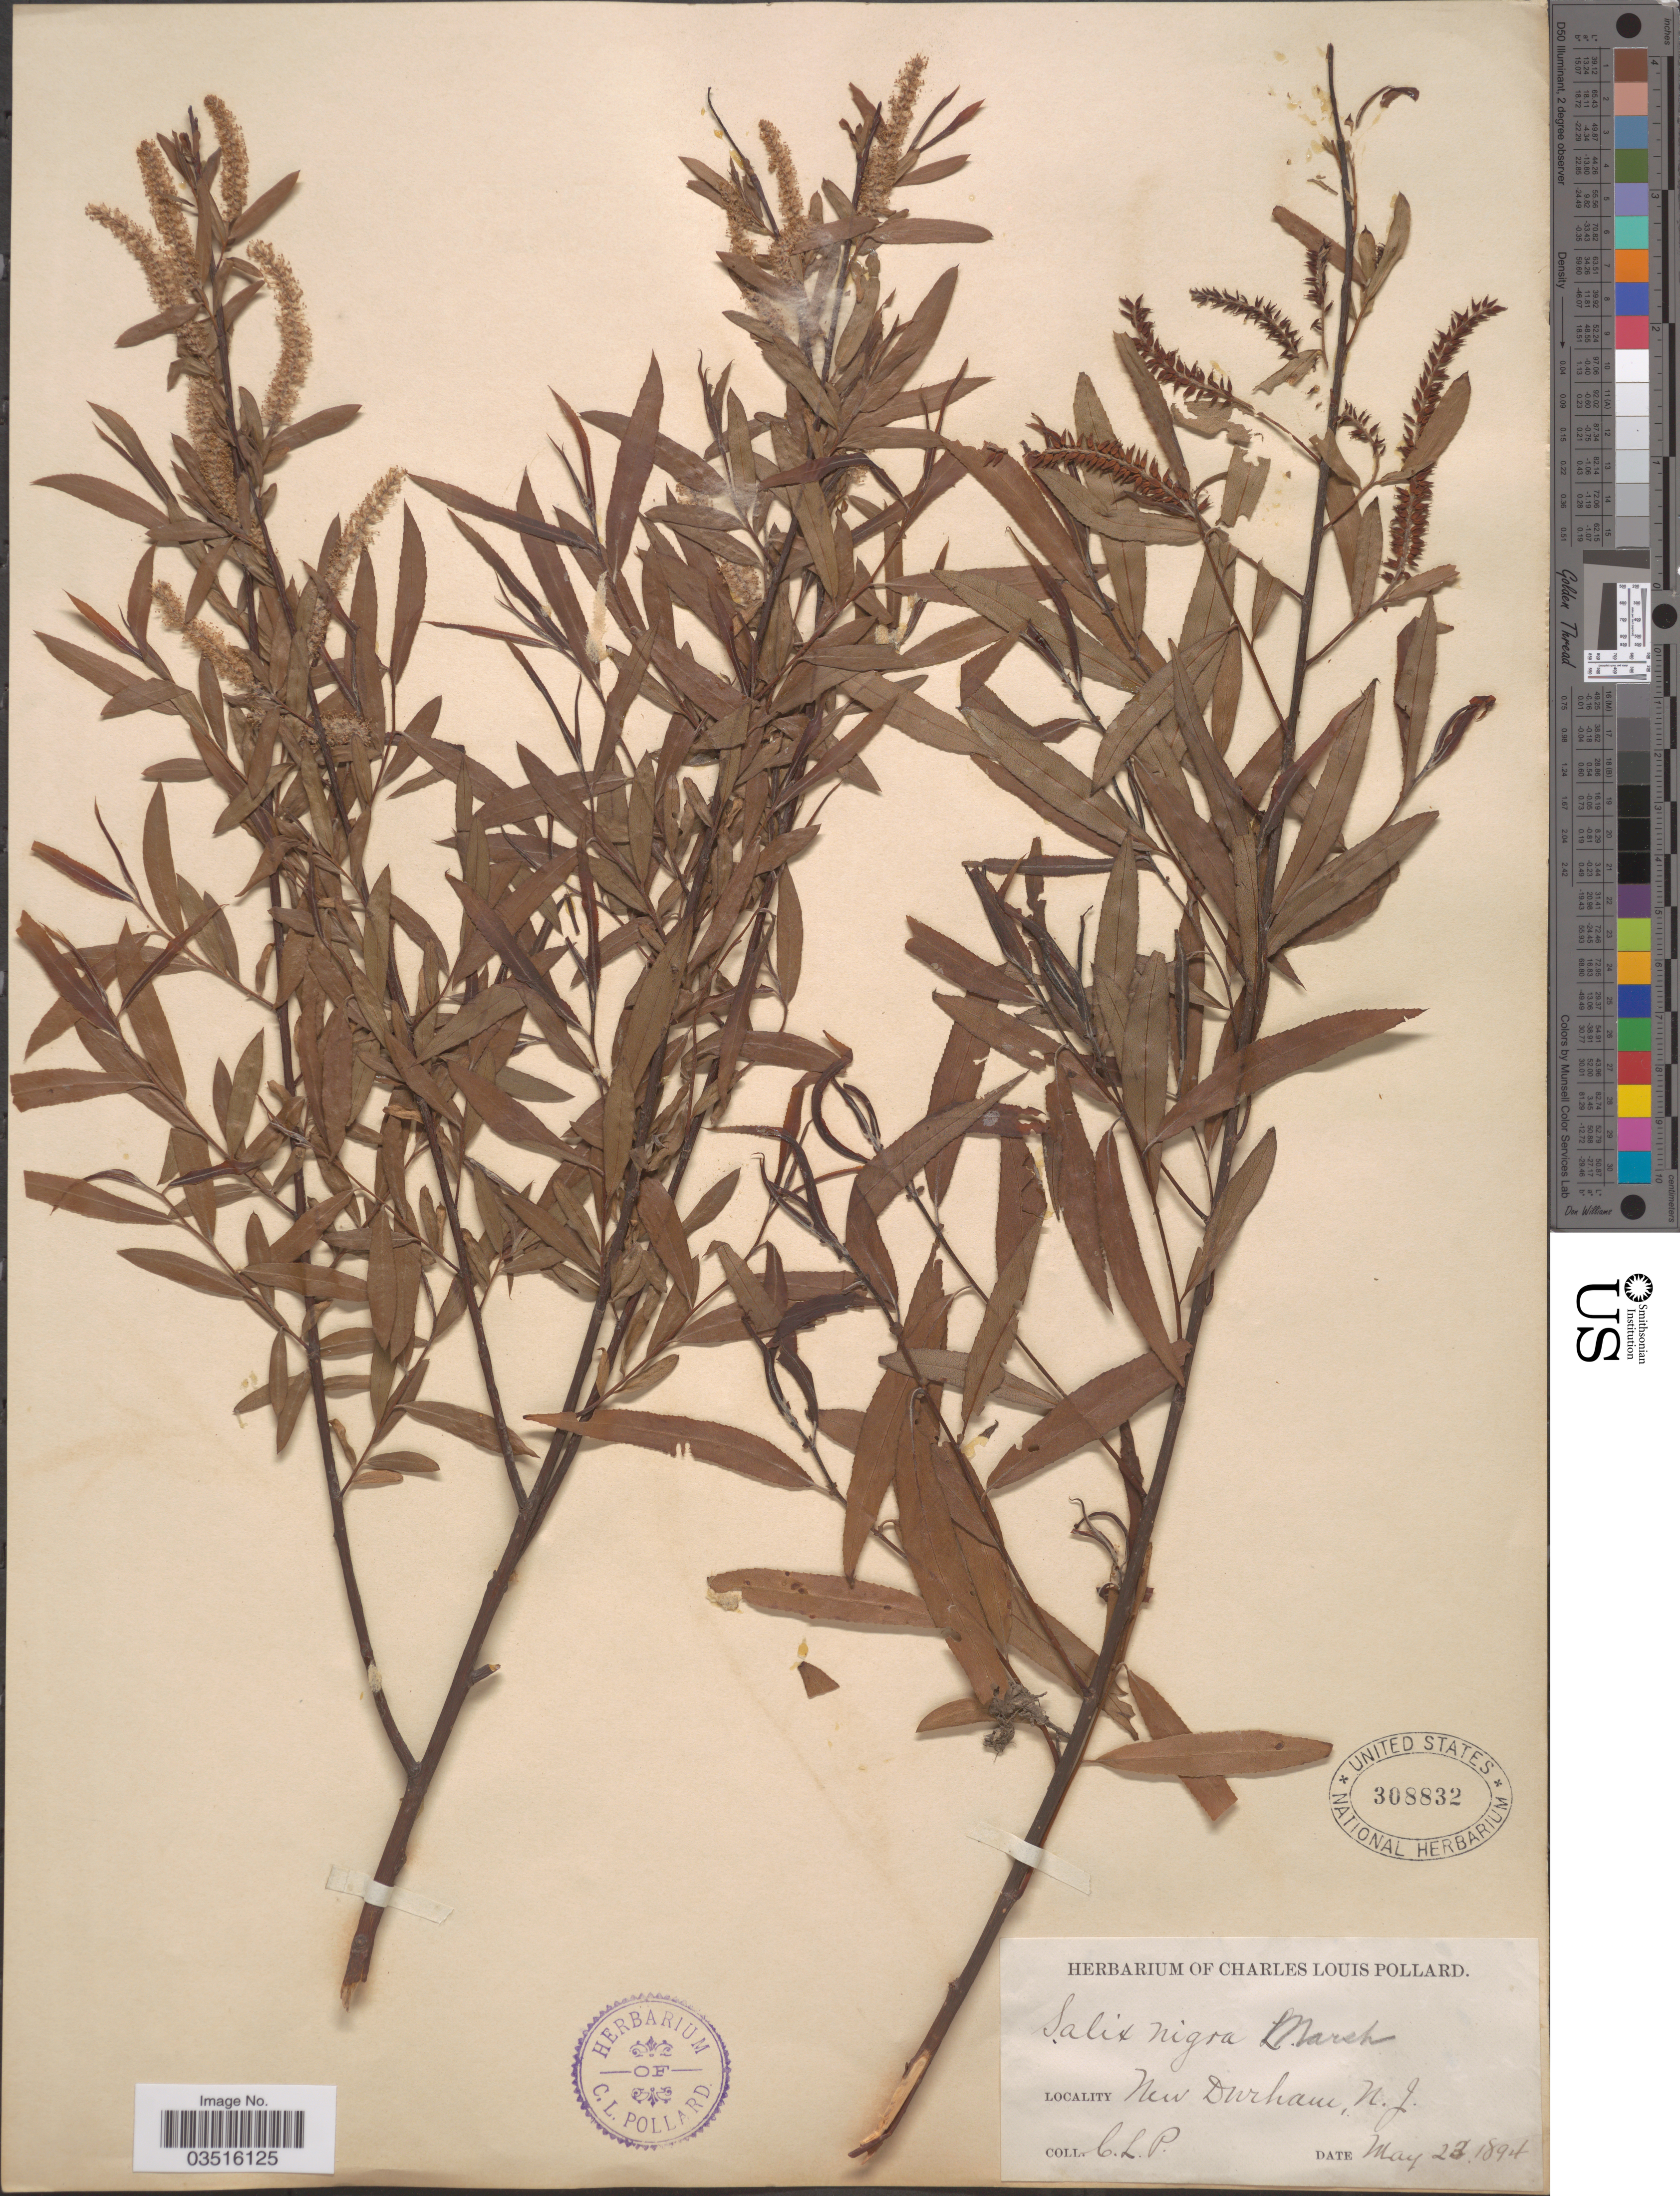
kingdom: Plantae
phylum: Tracheophyta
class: Magnoliopsida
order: Malpighiales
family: Salicaceae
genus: Salix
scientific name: Salix nigra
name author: Marshall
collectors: C. L. Pollard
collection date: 1894-05-23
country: United States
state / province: New Jersey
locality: New Durham.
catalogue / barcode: US 308832